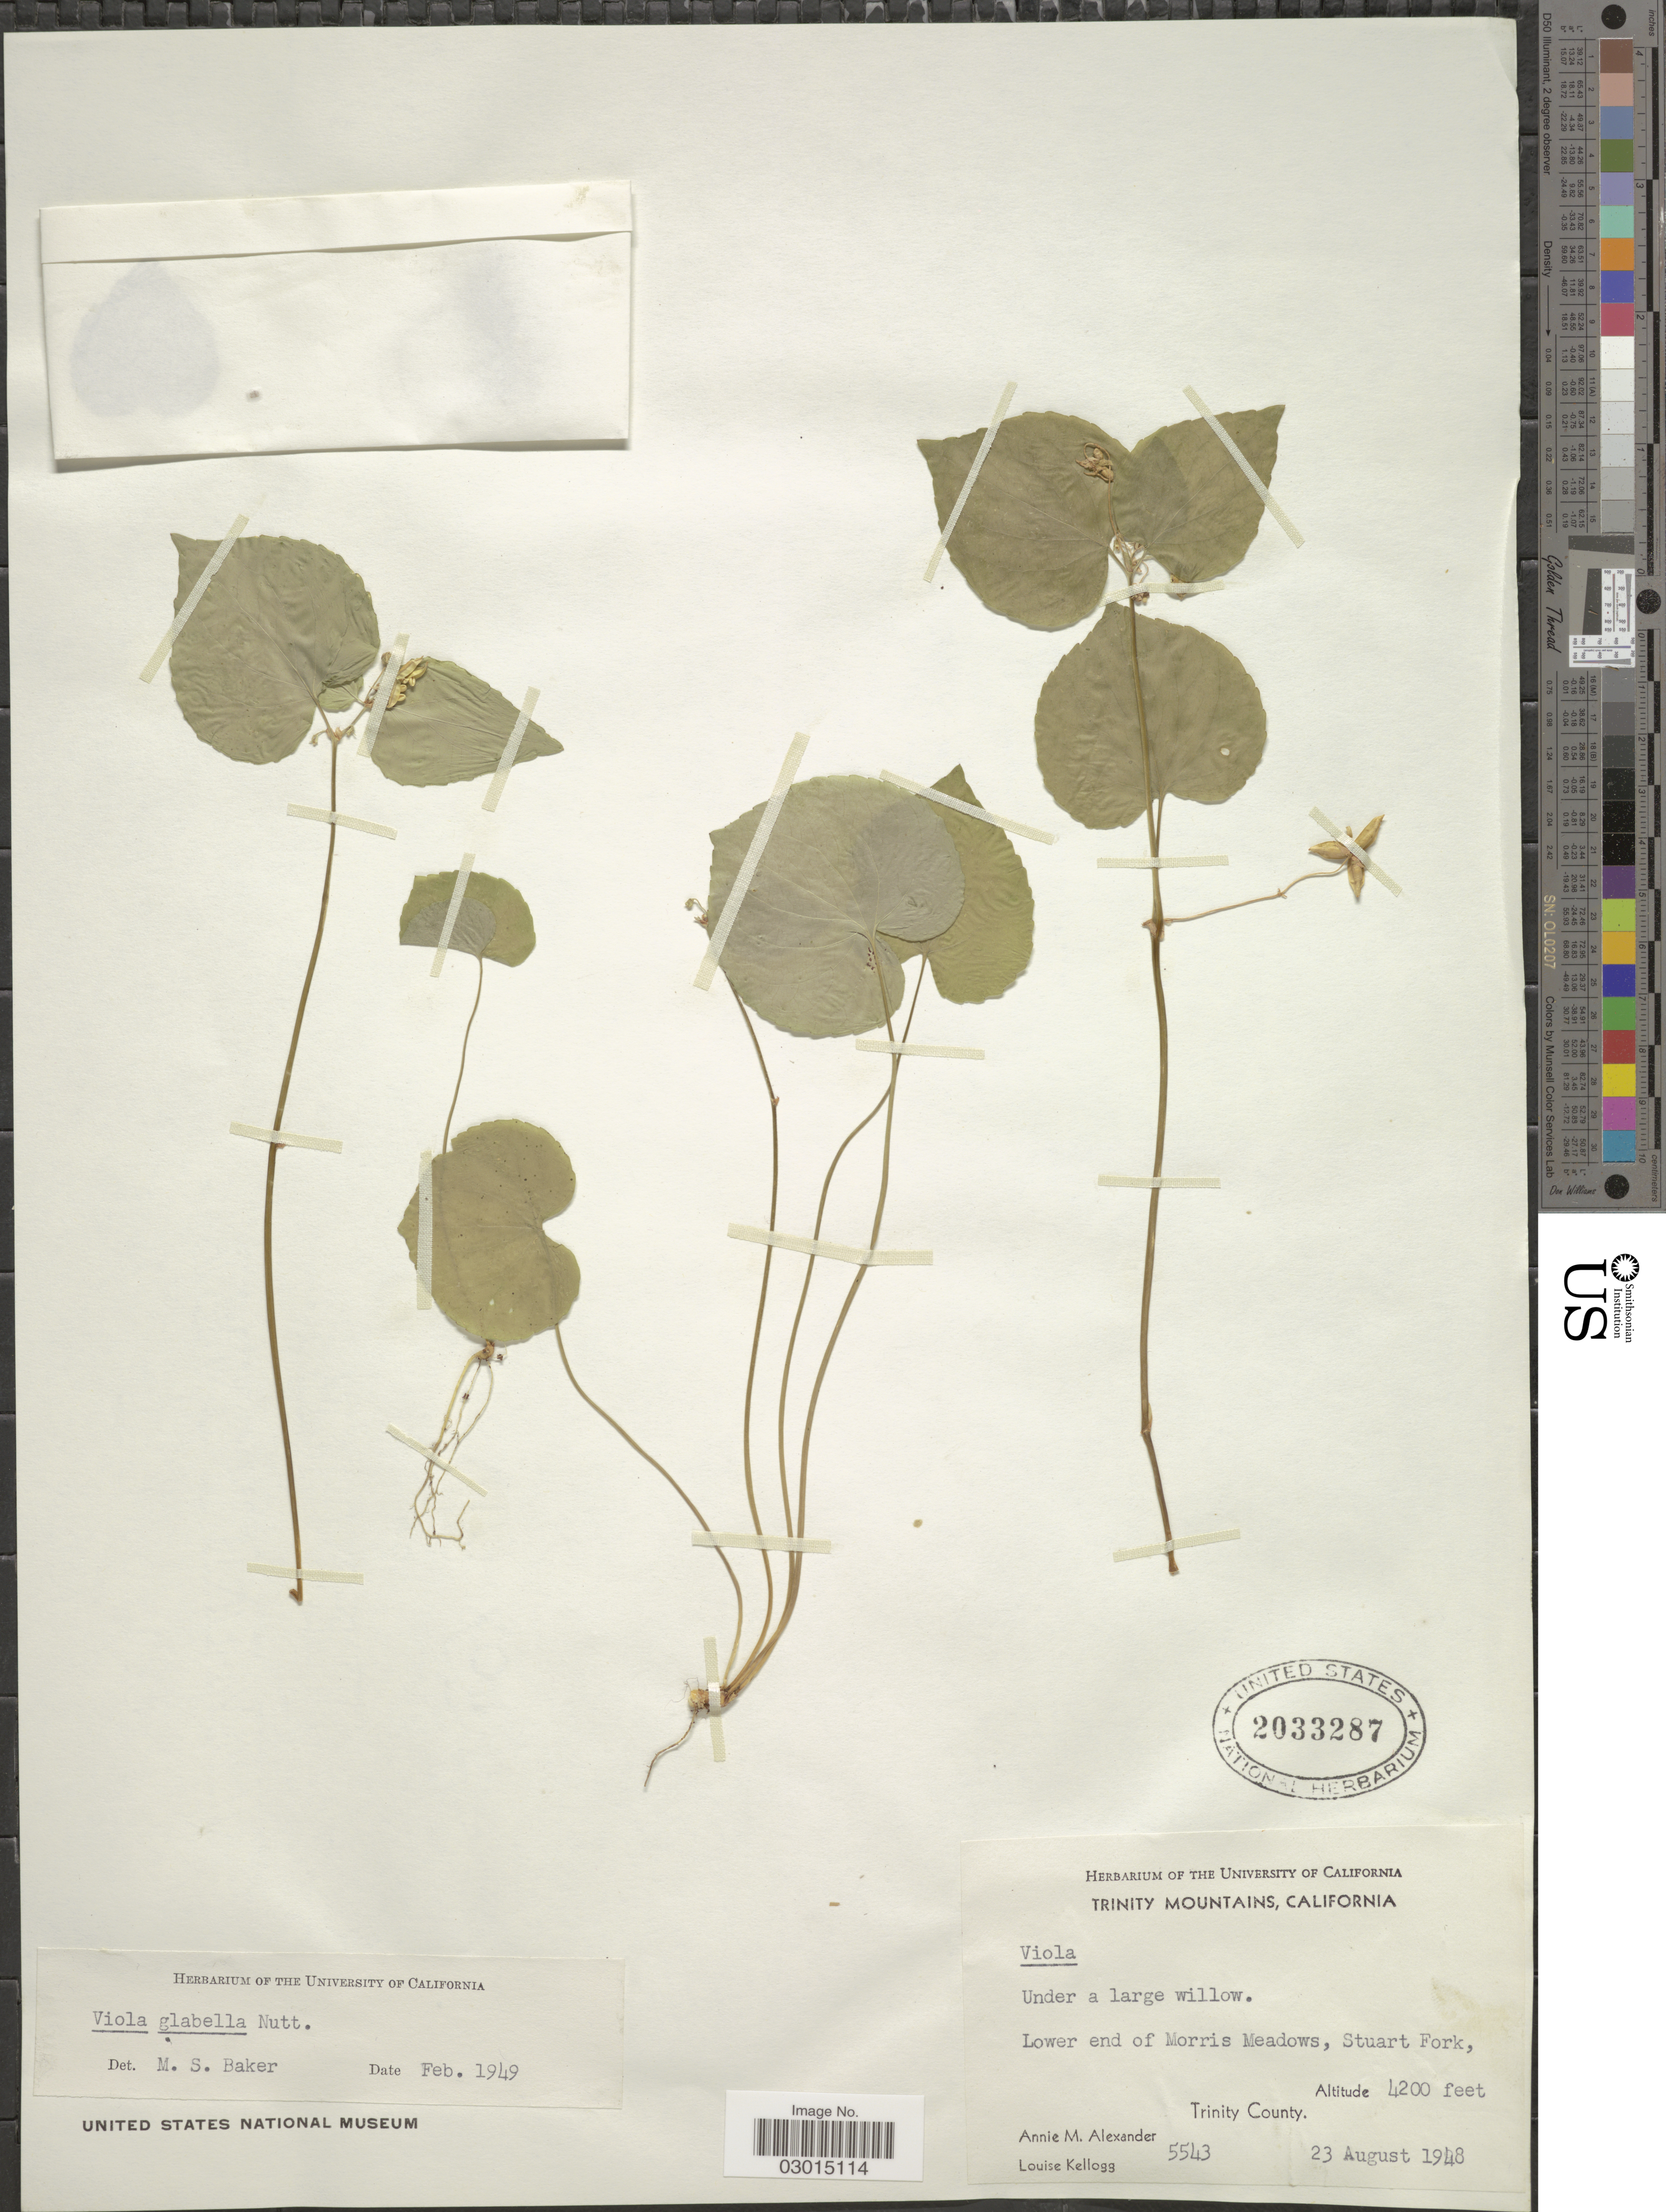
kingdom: Plantae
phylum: Tracheophyta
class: Magnoliopsida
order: Malpighiales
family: Violaceae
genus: Viola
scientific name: Viola glabella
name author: Nutt.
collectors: A. M. Alexander & L. Kellogg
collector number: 5543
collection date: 1948-08-23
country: United States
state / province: California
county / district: Trinity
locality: Trinity Mountains. Lower end of Morris Meadows, Stuart Fork. Trinity County.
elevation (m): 1280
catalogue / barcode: US 2033287